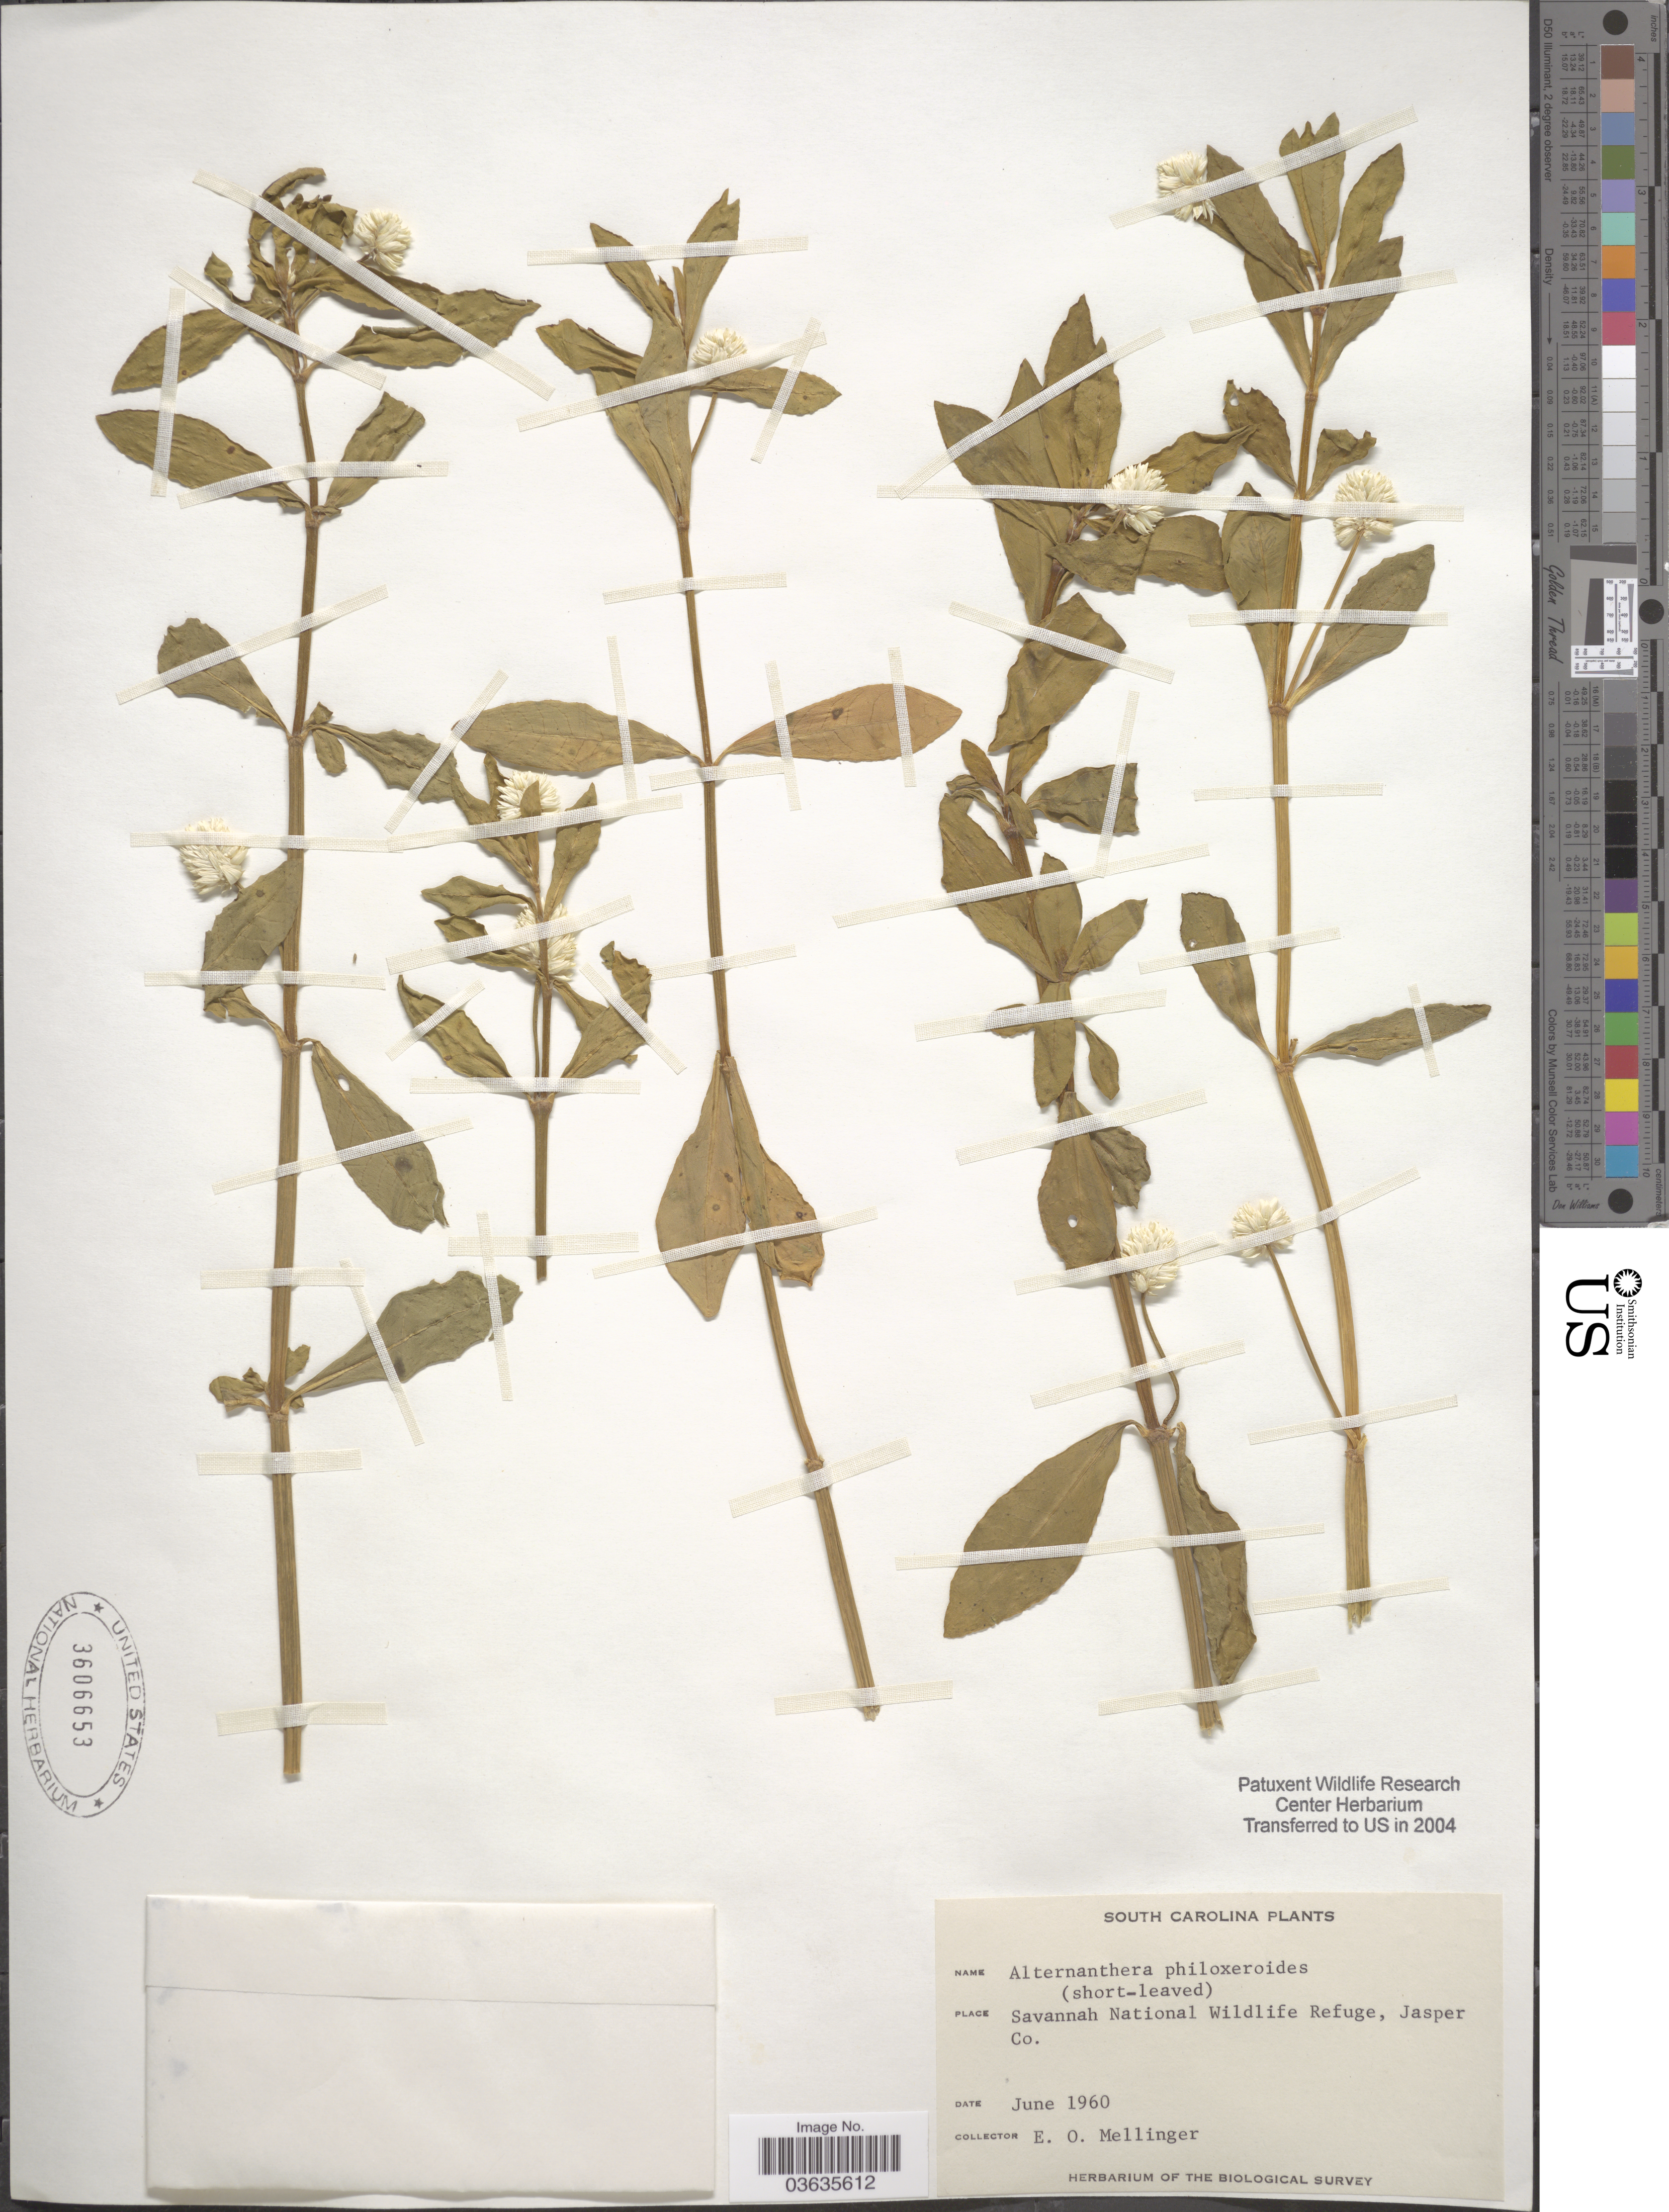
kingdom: Plantae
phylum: Tracheophyta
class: Magnoliopsida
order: Caryophyllales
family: Amaranthaceae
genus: Alternanthera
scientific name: Alternanthera philoxeroides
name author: (Mart.) Griseb.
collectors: E. Mellinger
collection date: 1960-06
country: United States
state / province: South Carolina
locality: Savannah National Wildlife Refuge, Jasper Co.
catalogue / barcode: US 3606653